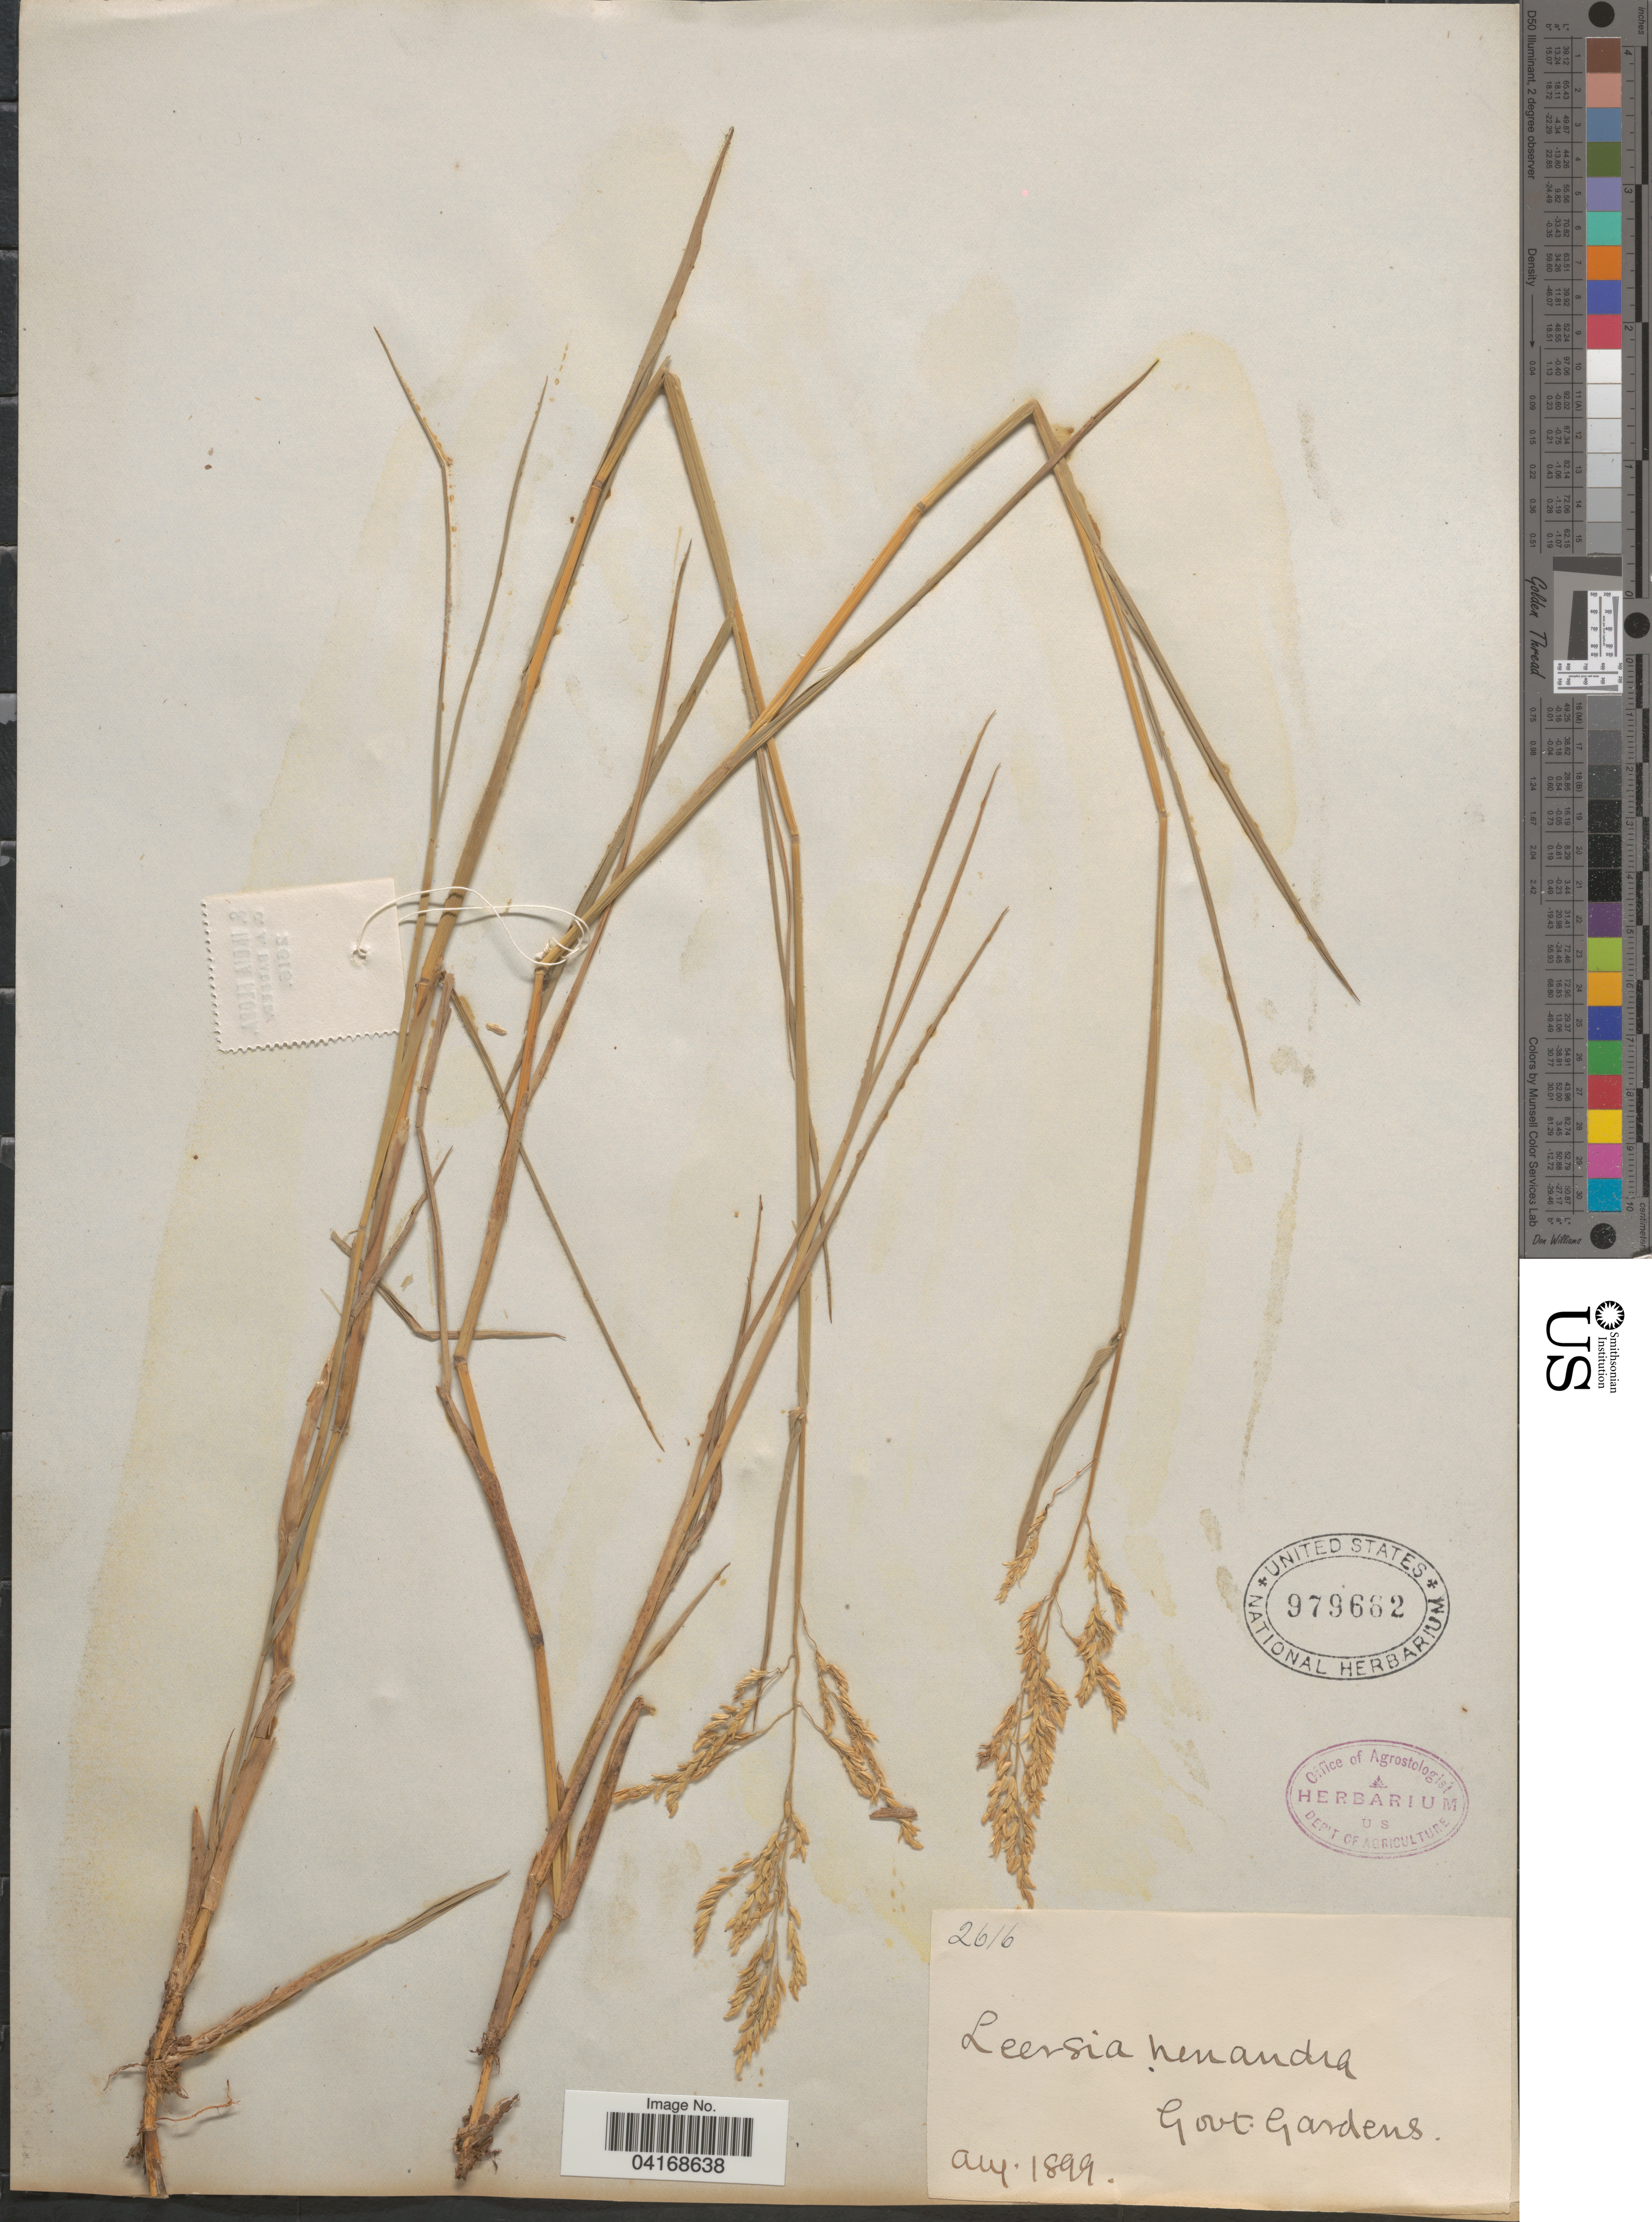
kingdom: Plantae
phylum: Tracheophyta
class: Liliopsida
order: Poales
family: Poaceae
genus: Leersia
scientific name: Leersia hexandra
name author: Sw.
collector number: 2616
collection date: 1899-08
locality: Govt. Gardens.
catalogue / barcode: US 979662